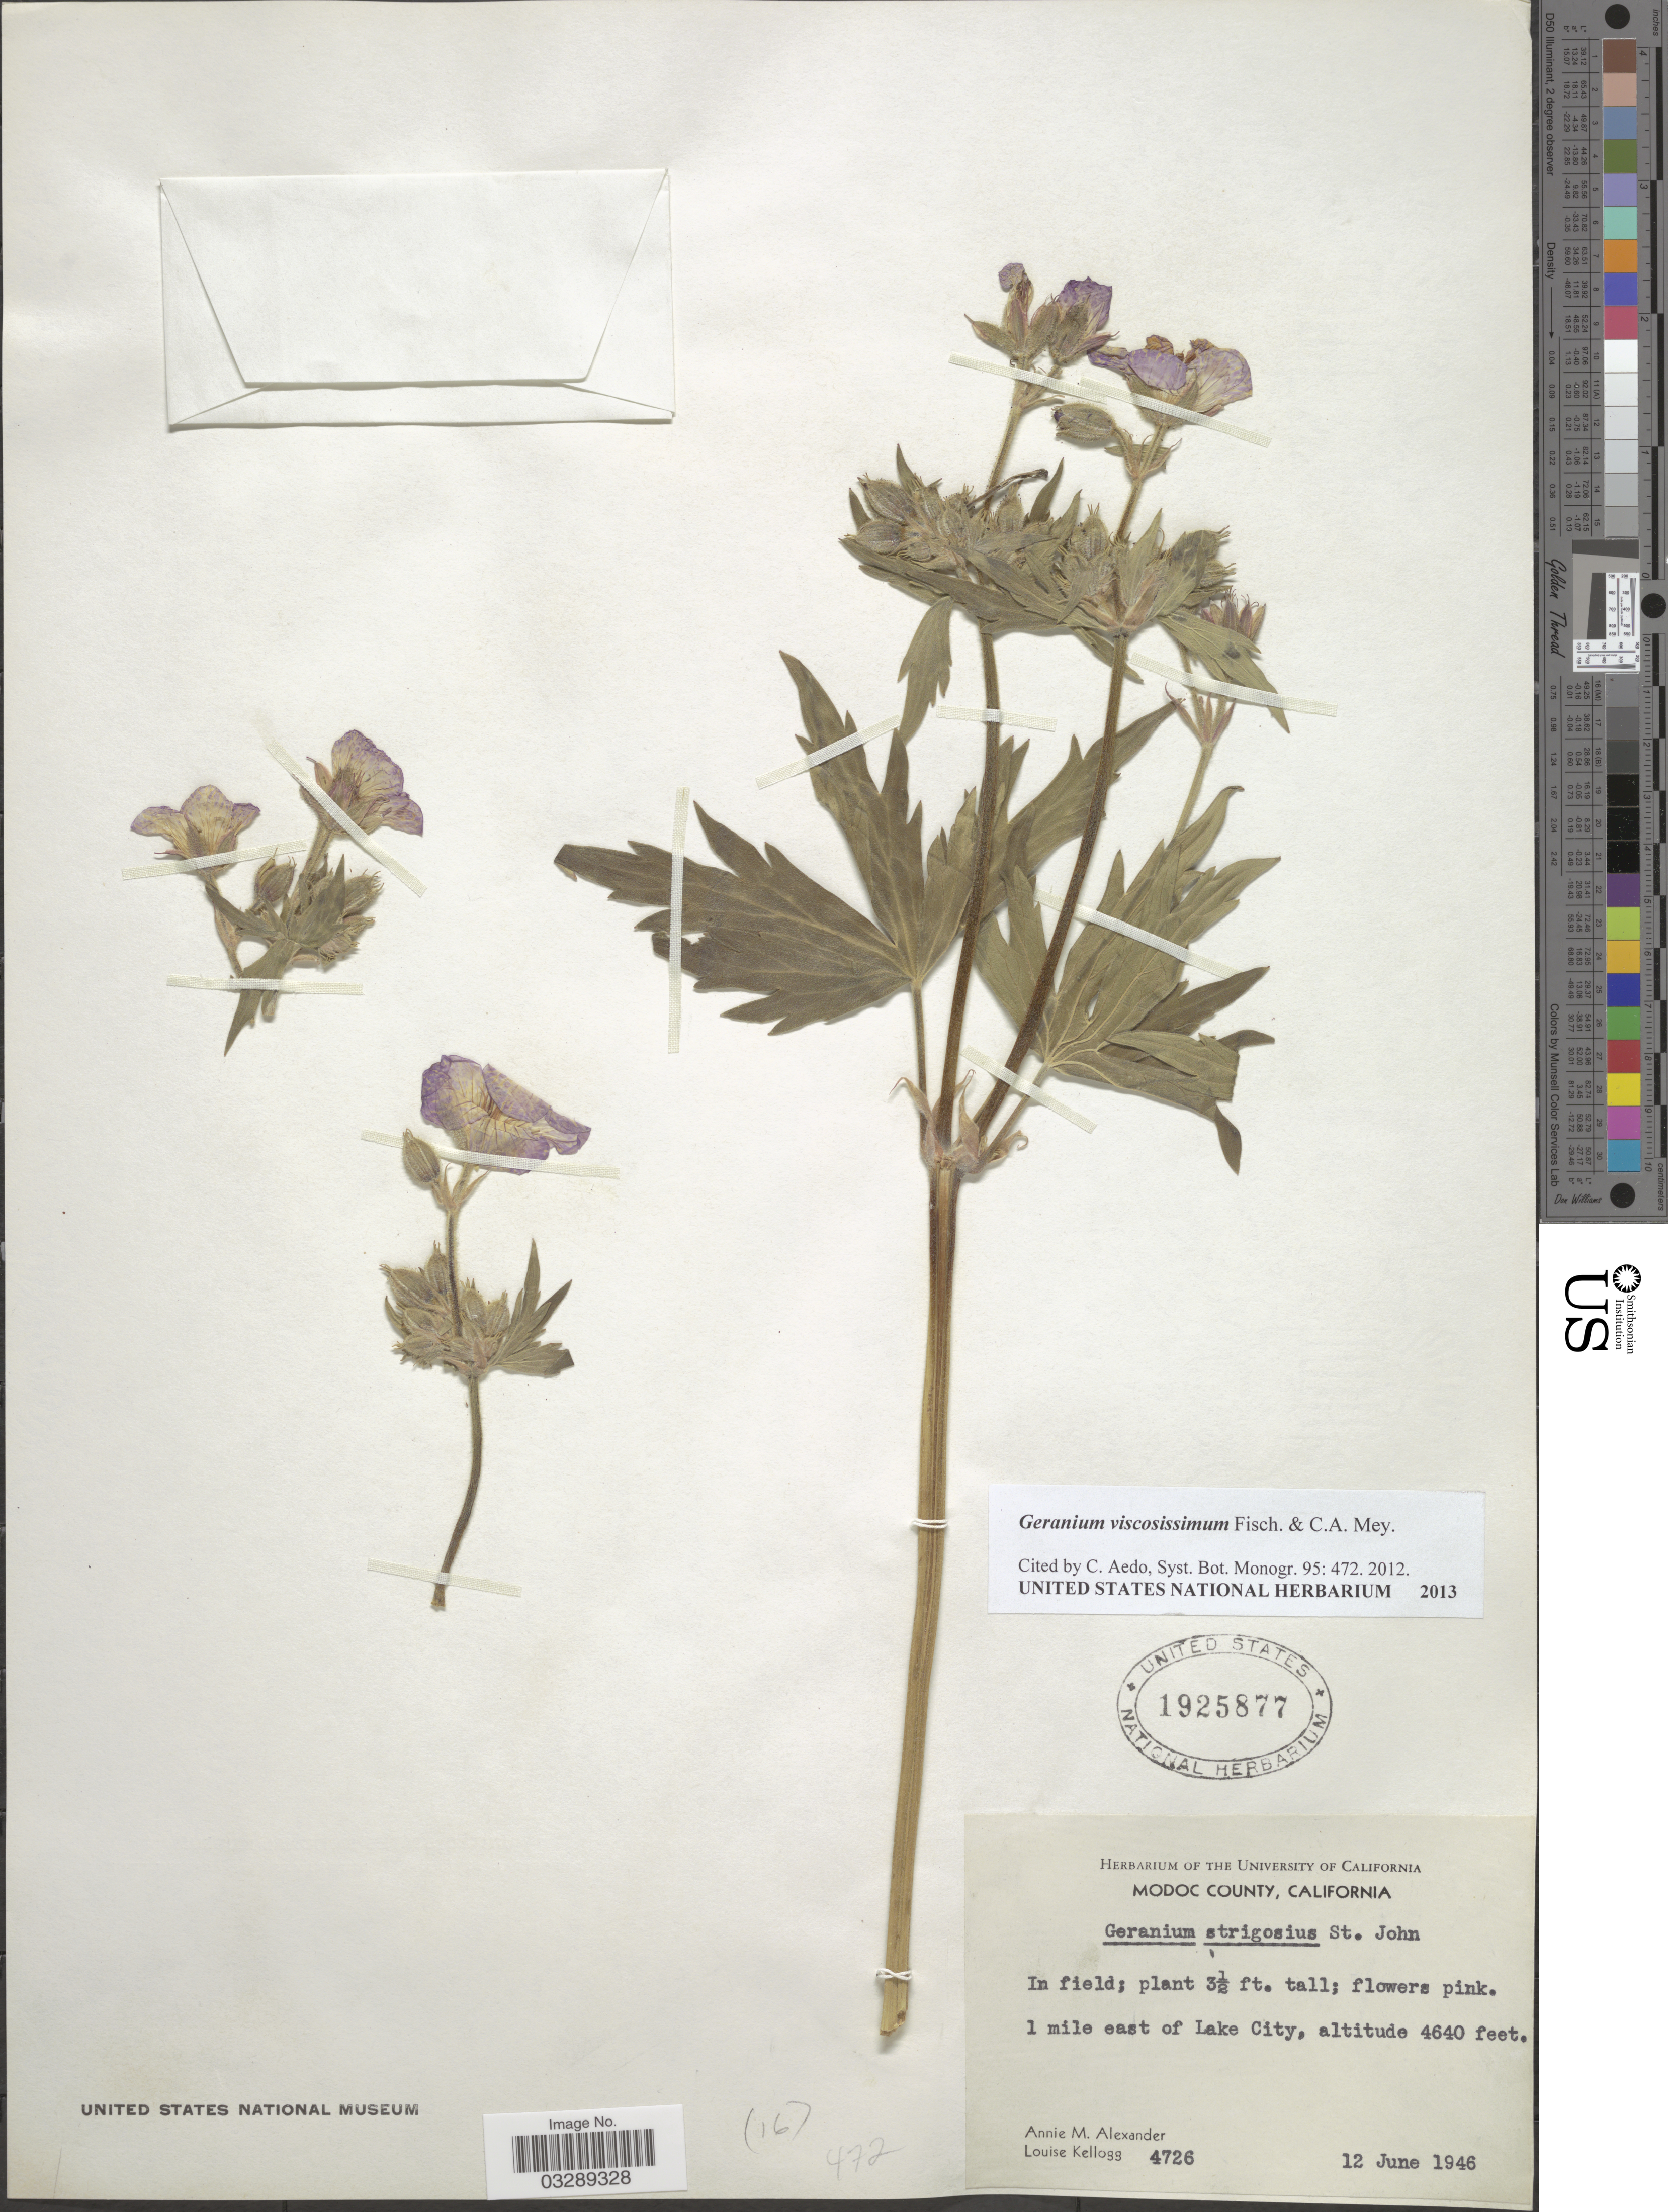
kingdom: Plantae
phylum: Tracheophyta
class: Magnoliopsida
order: Geraniales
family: Geraniaceae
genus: Geranium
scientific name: Geranium viscosissimum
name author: Fisch. & C.A. Mey.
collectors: A. M. Alexander & L. Kellogg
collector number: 4726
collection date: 1948-06-12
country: United States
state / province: California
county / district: Modoc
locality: Modoc County, 1 mile east of Lake City.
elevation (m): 1414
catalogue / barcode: US 1925877